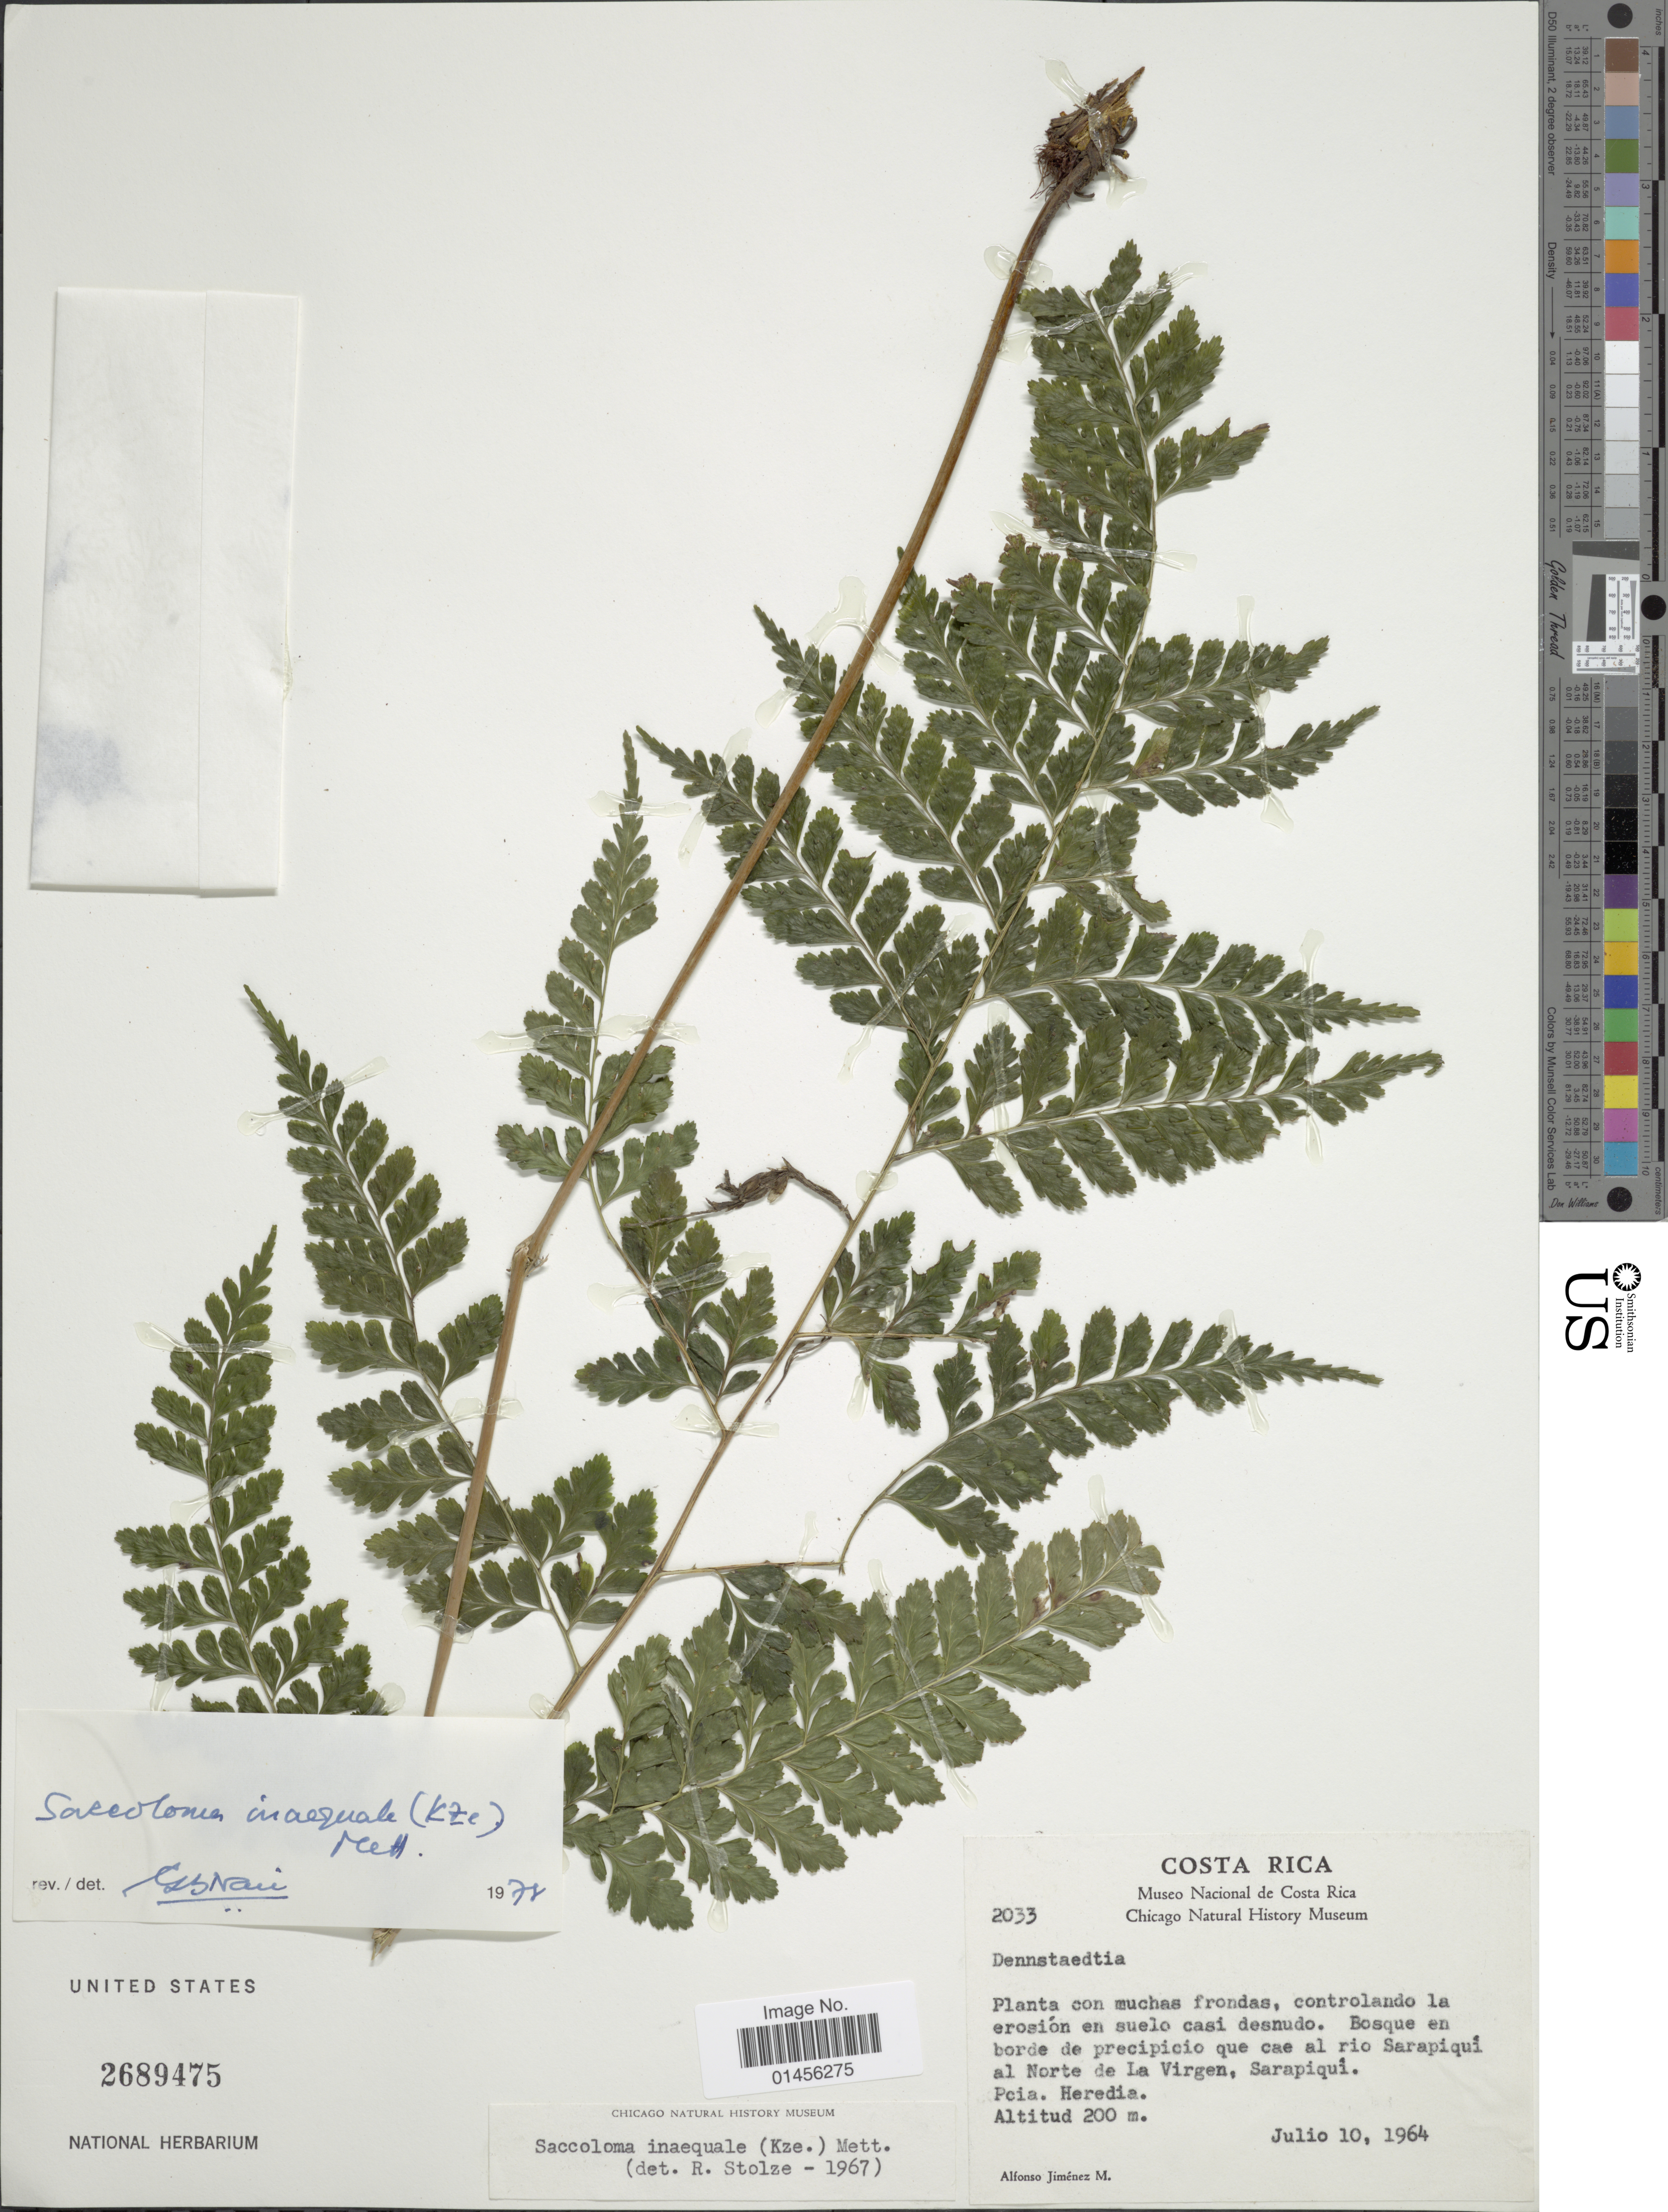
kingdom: Plantae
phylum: Tracheophyta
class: Polypodiopsida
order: Polypodiales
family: Saccolomataceae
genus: Saccoloma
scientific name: Saccoloma inaequale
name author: (Kunze) Mett.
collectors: A. Jimenez M.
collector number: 2033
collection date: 1964-07-10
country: Costa Rica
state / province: Heredia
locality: Bosque en borde de precipicio que ca al rio Sarapiqui al Norte de la Virgen,Sarapiqui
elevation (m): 200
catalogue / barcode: US 2689475